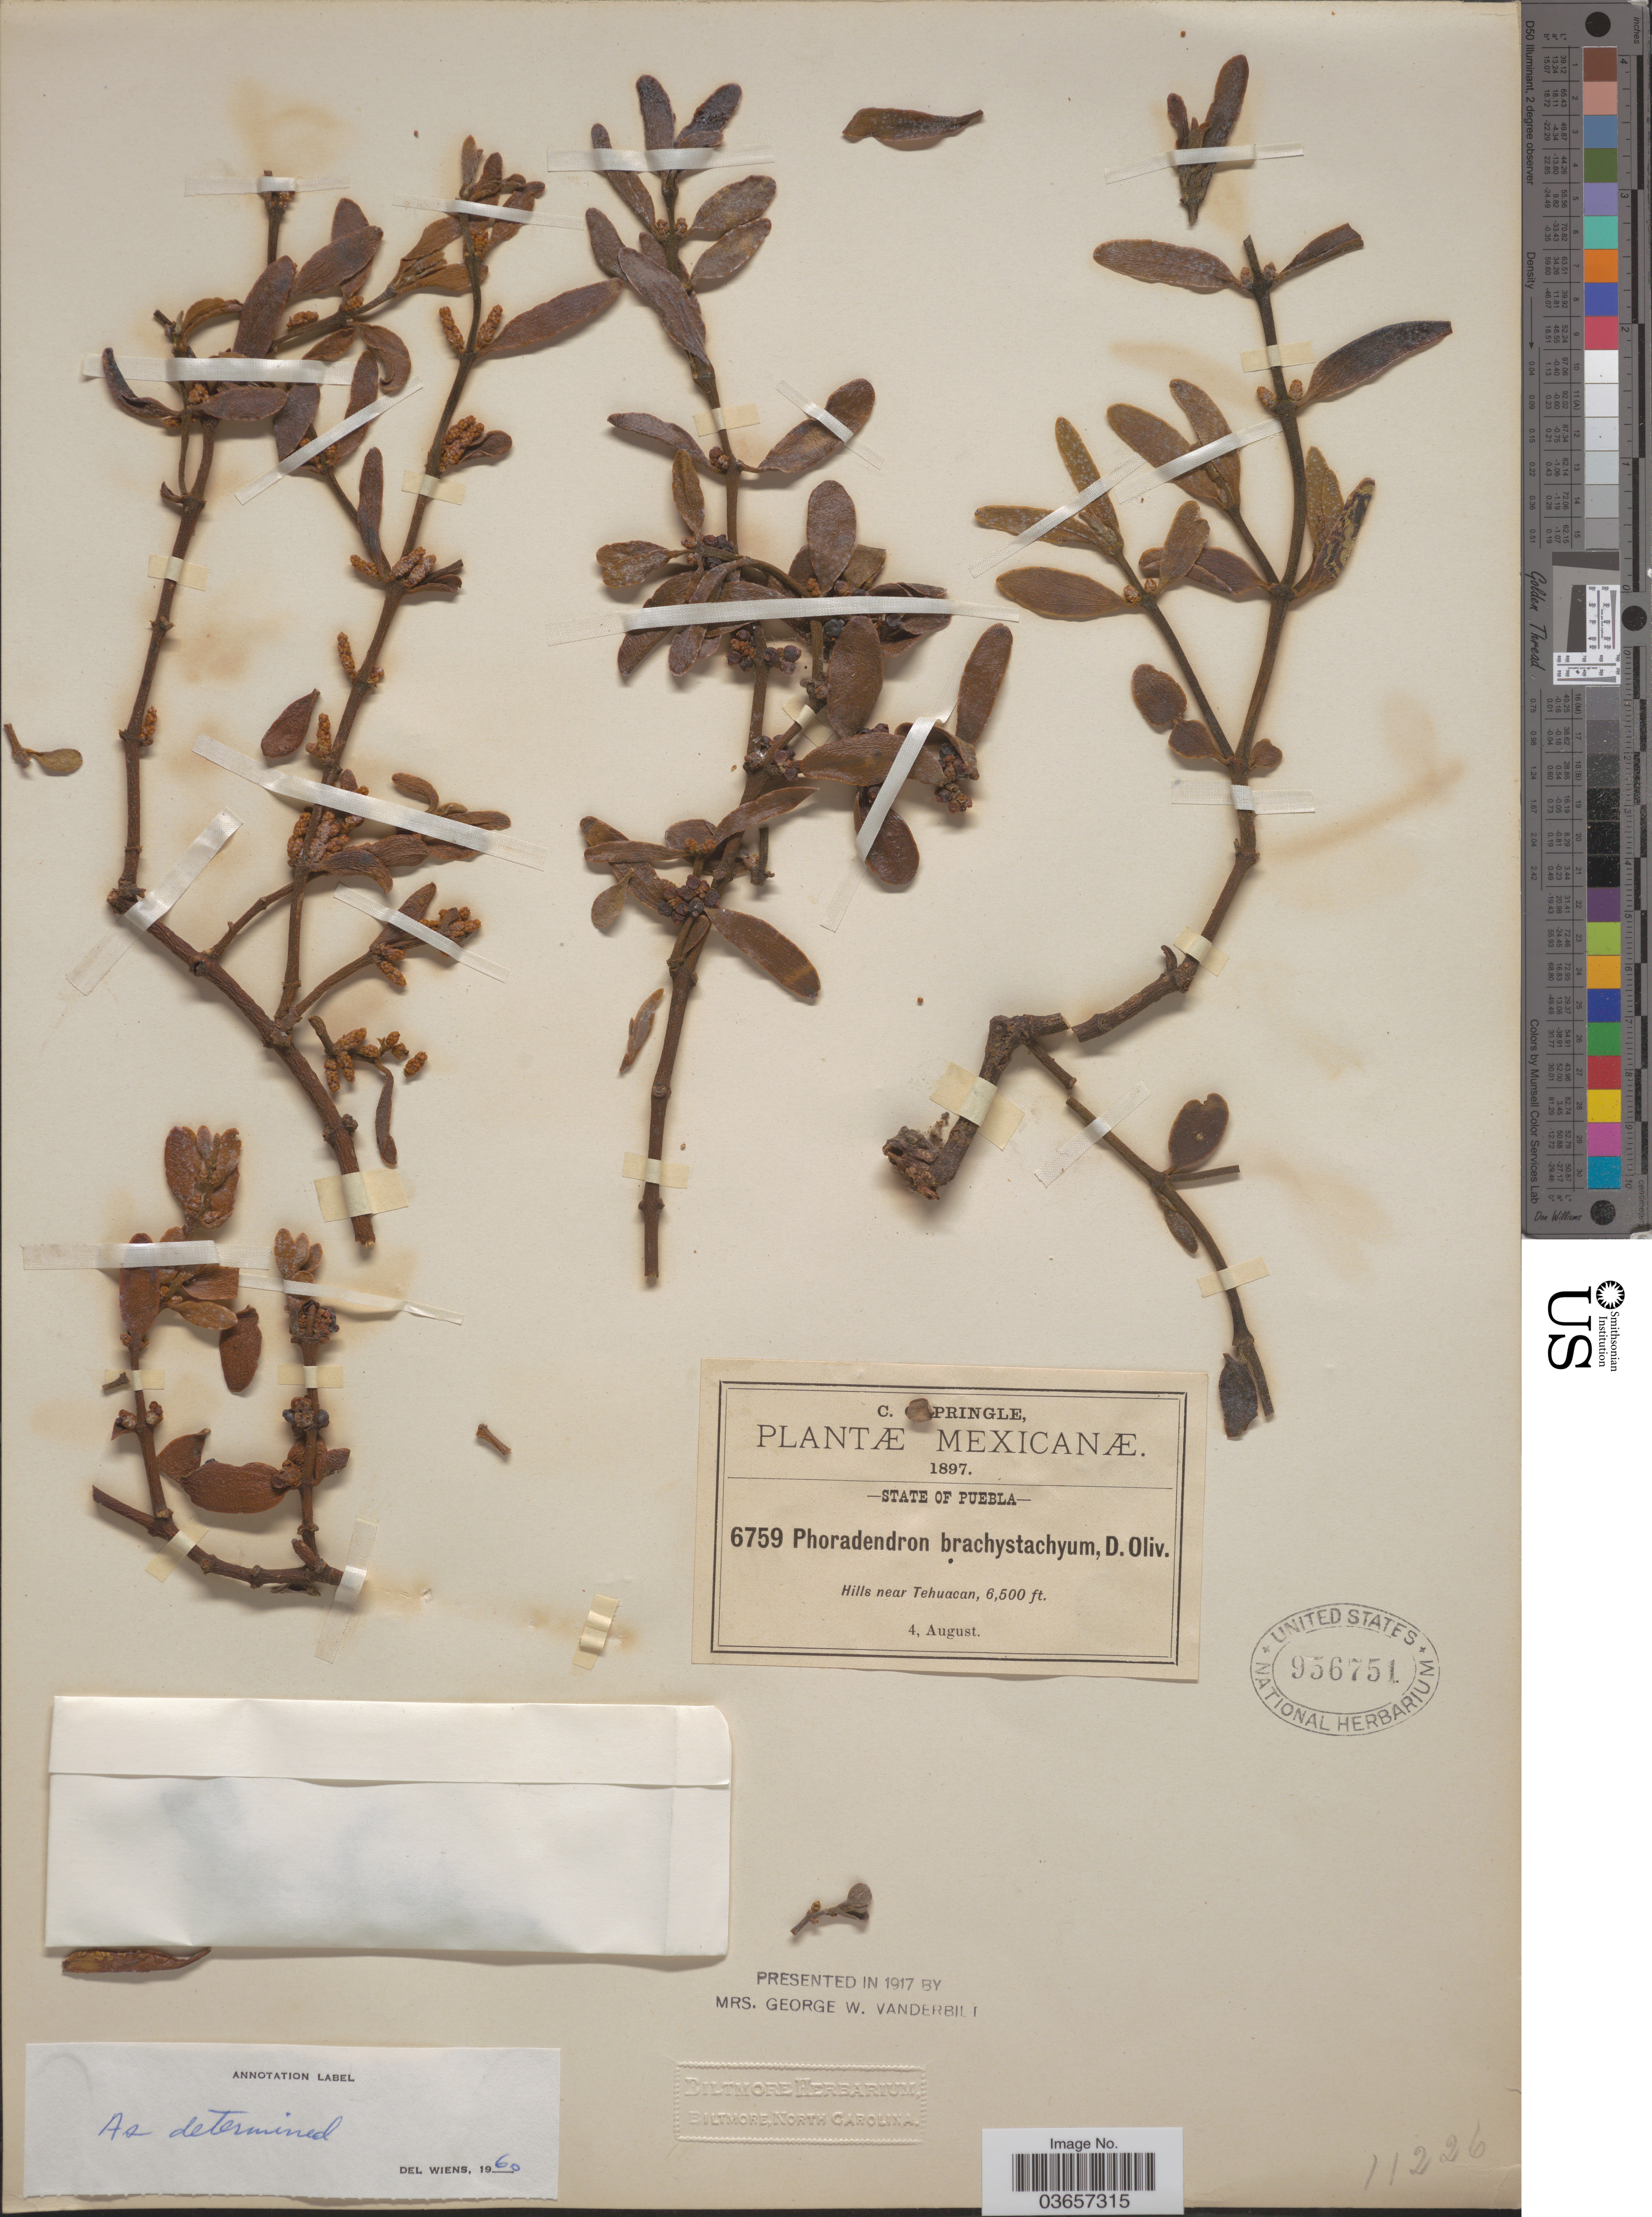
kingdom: Plantae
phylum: Tracheophyta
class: Magnoliopsida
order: Santalales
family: Viscaceae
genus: Phoradendron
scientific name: Phoradendron brachystachyum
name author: (DC.) Oliv.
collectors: C. G. Pringle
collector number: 6759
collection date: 1897-08-04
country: Mexico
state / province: Puebla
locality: Hills near Tehuacan.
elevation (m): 1981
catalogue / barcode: US 956751